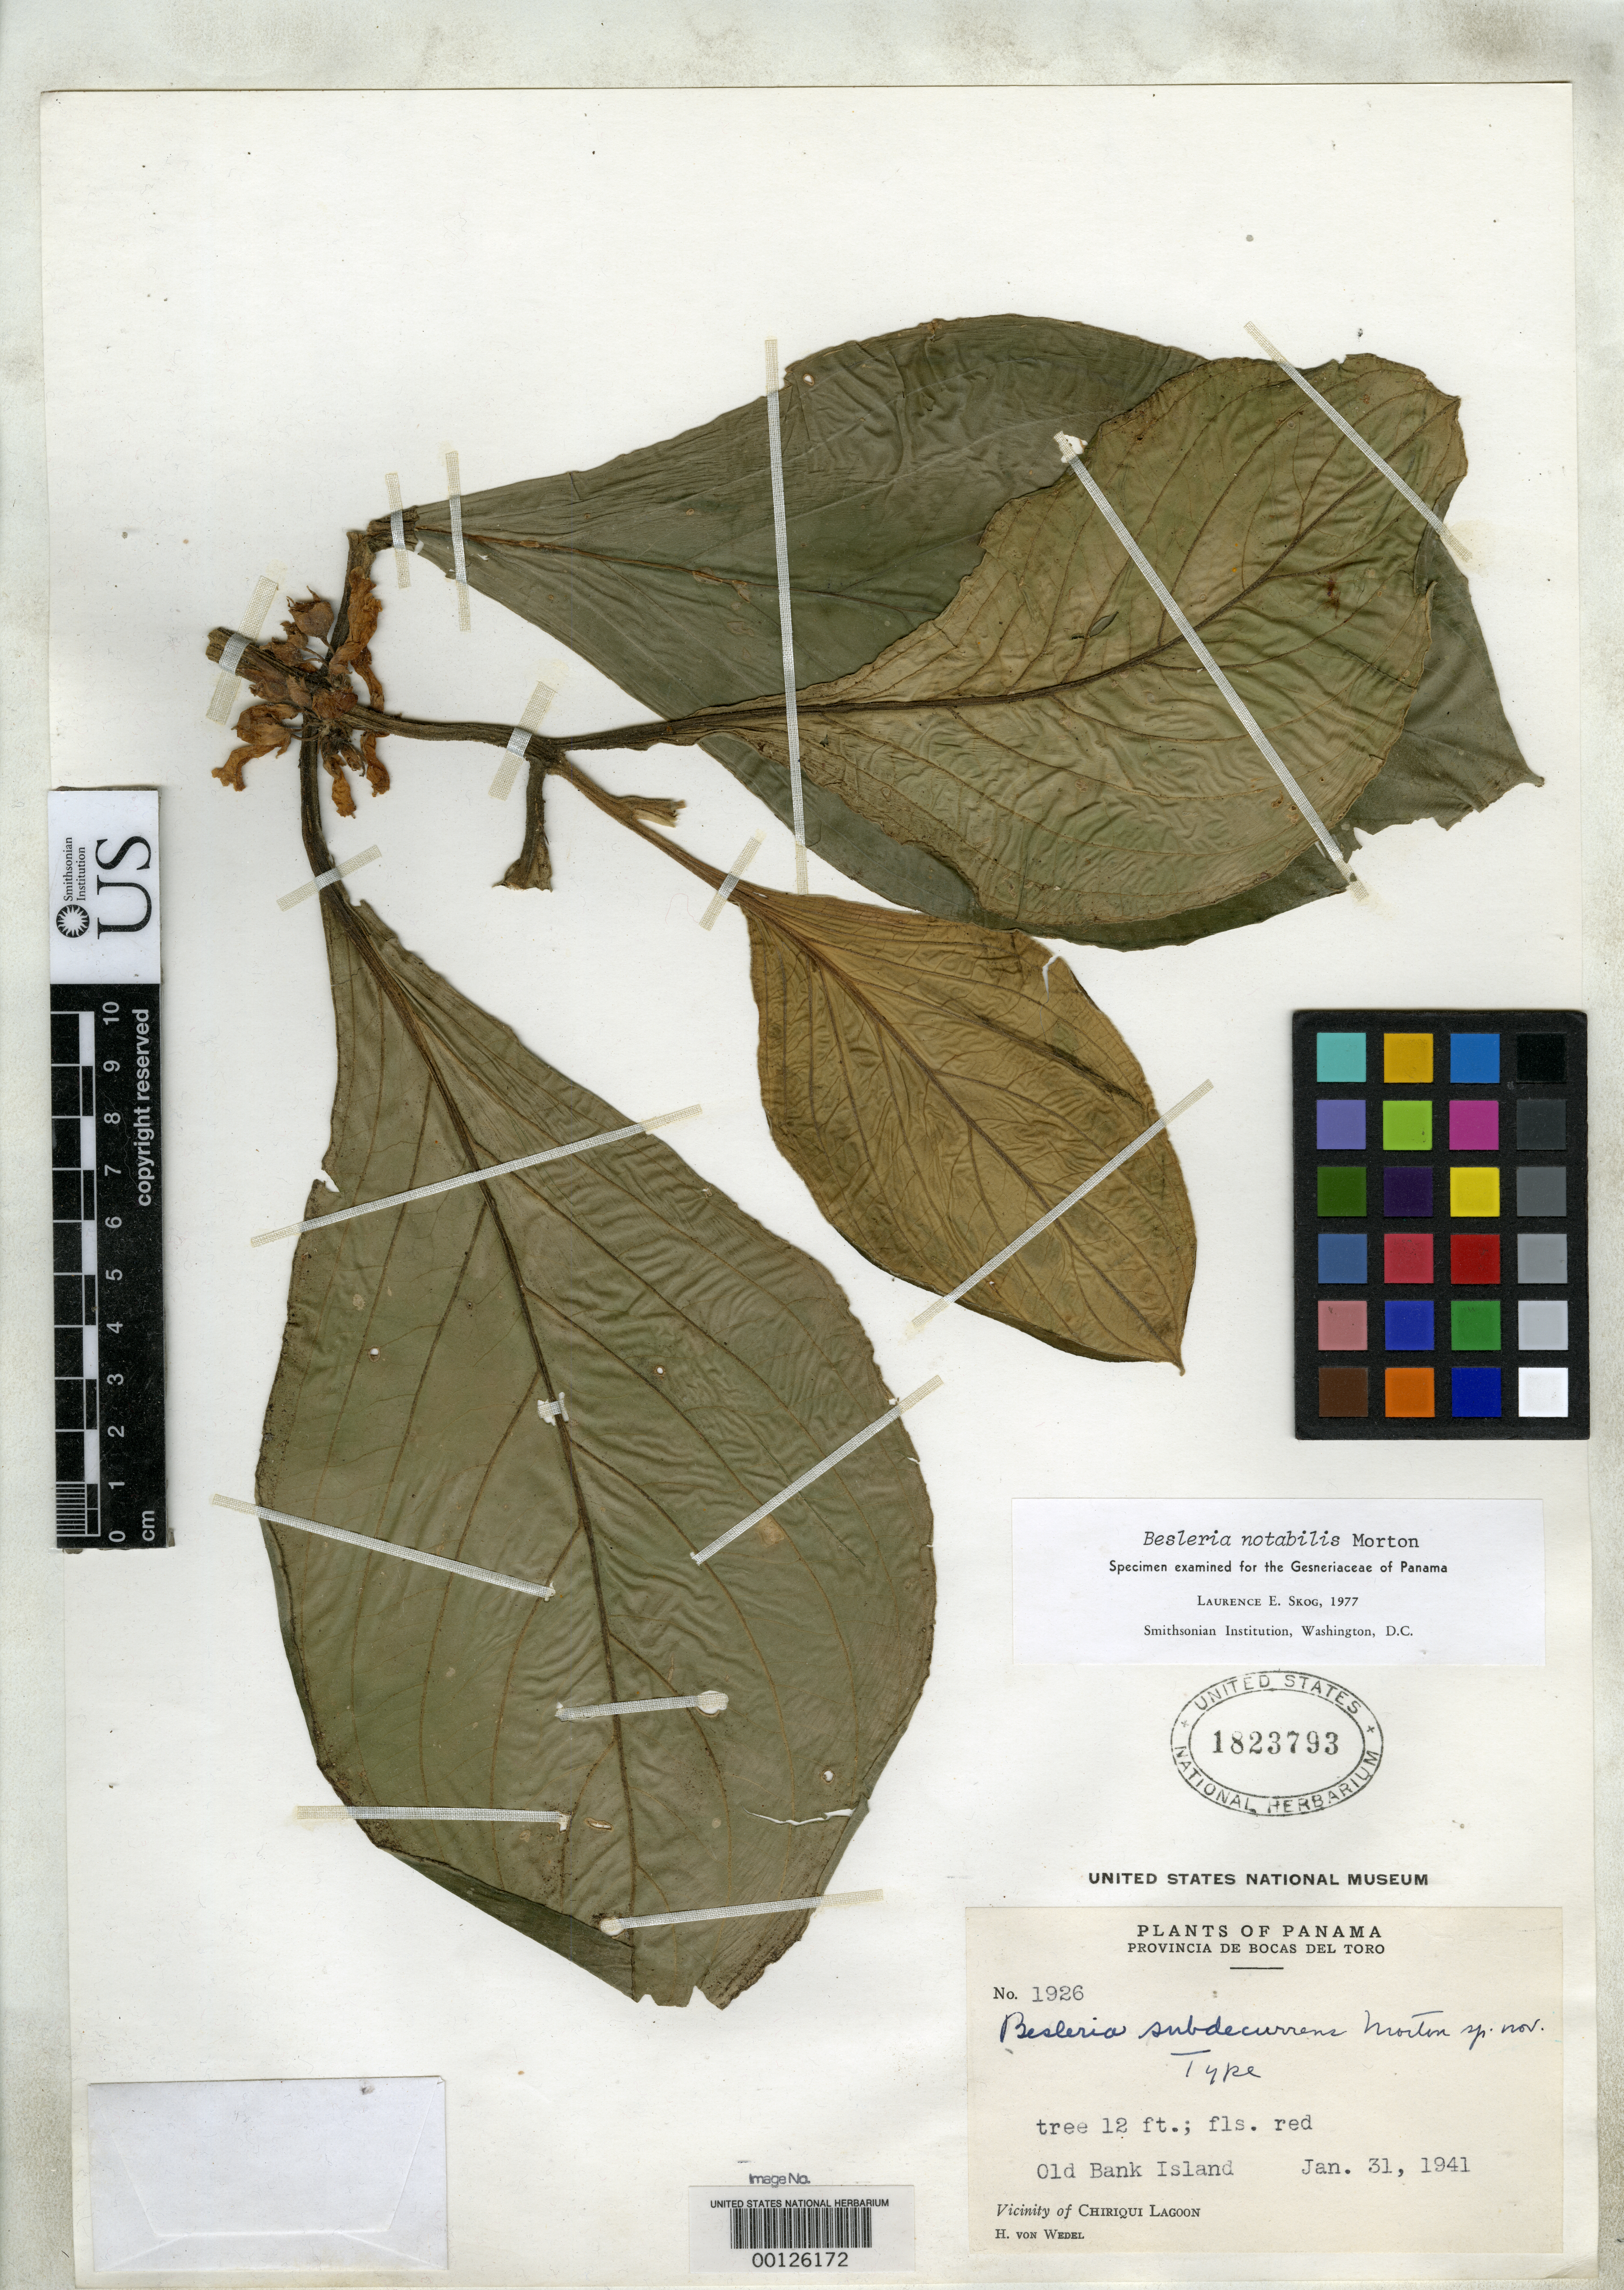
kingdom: Plantae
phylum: Tracheophyta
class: Magnoliopsida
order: Lamiales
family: Gesneriaceae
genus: Besleria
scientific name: Besleria subdecurrens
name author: C.V. Morton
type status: Holotype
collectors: H. von Wedel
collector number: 1926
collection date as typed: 31 Jan 1941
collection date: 1941-01-31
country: Panama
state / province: Bocas del Toro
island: Bastimentos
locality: Chiriqui Lagoon. Old Bank Island [= Isla Bastimentos]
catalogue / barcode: US 1823793